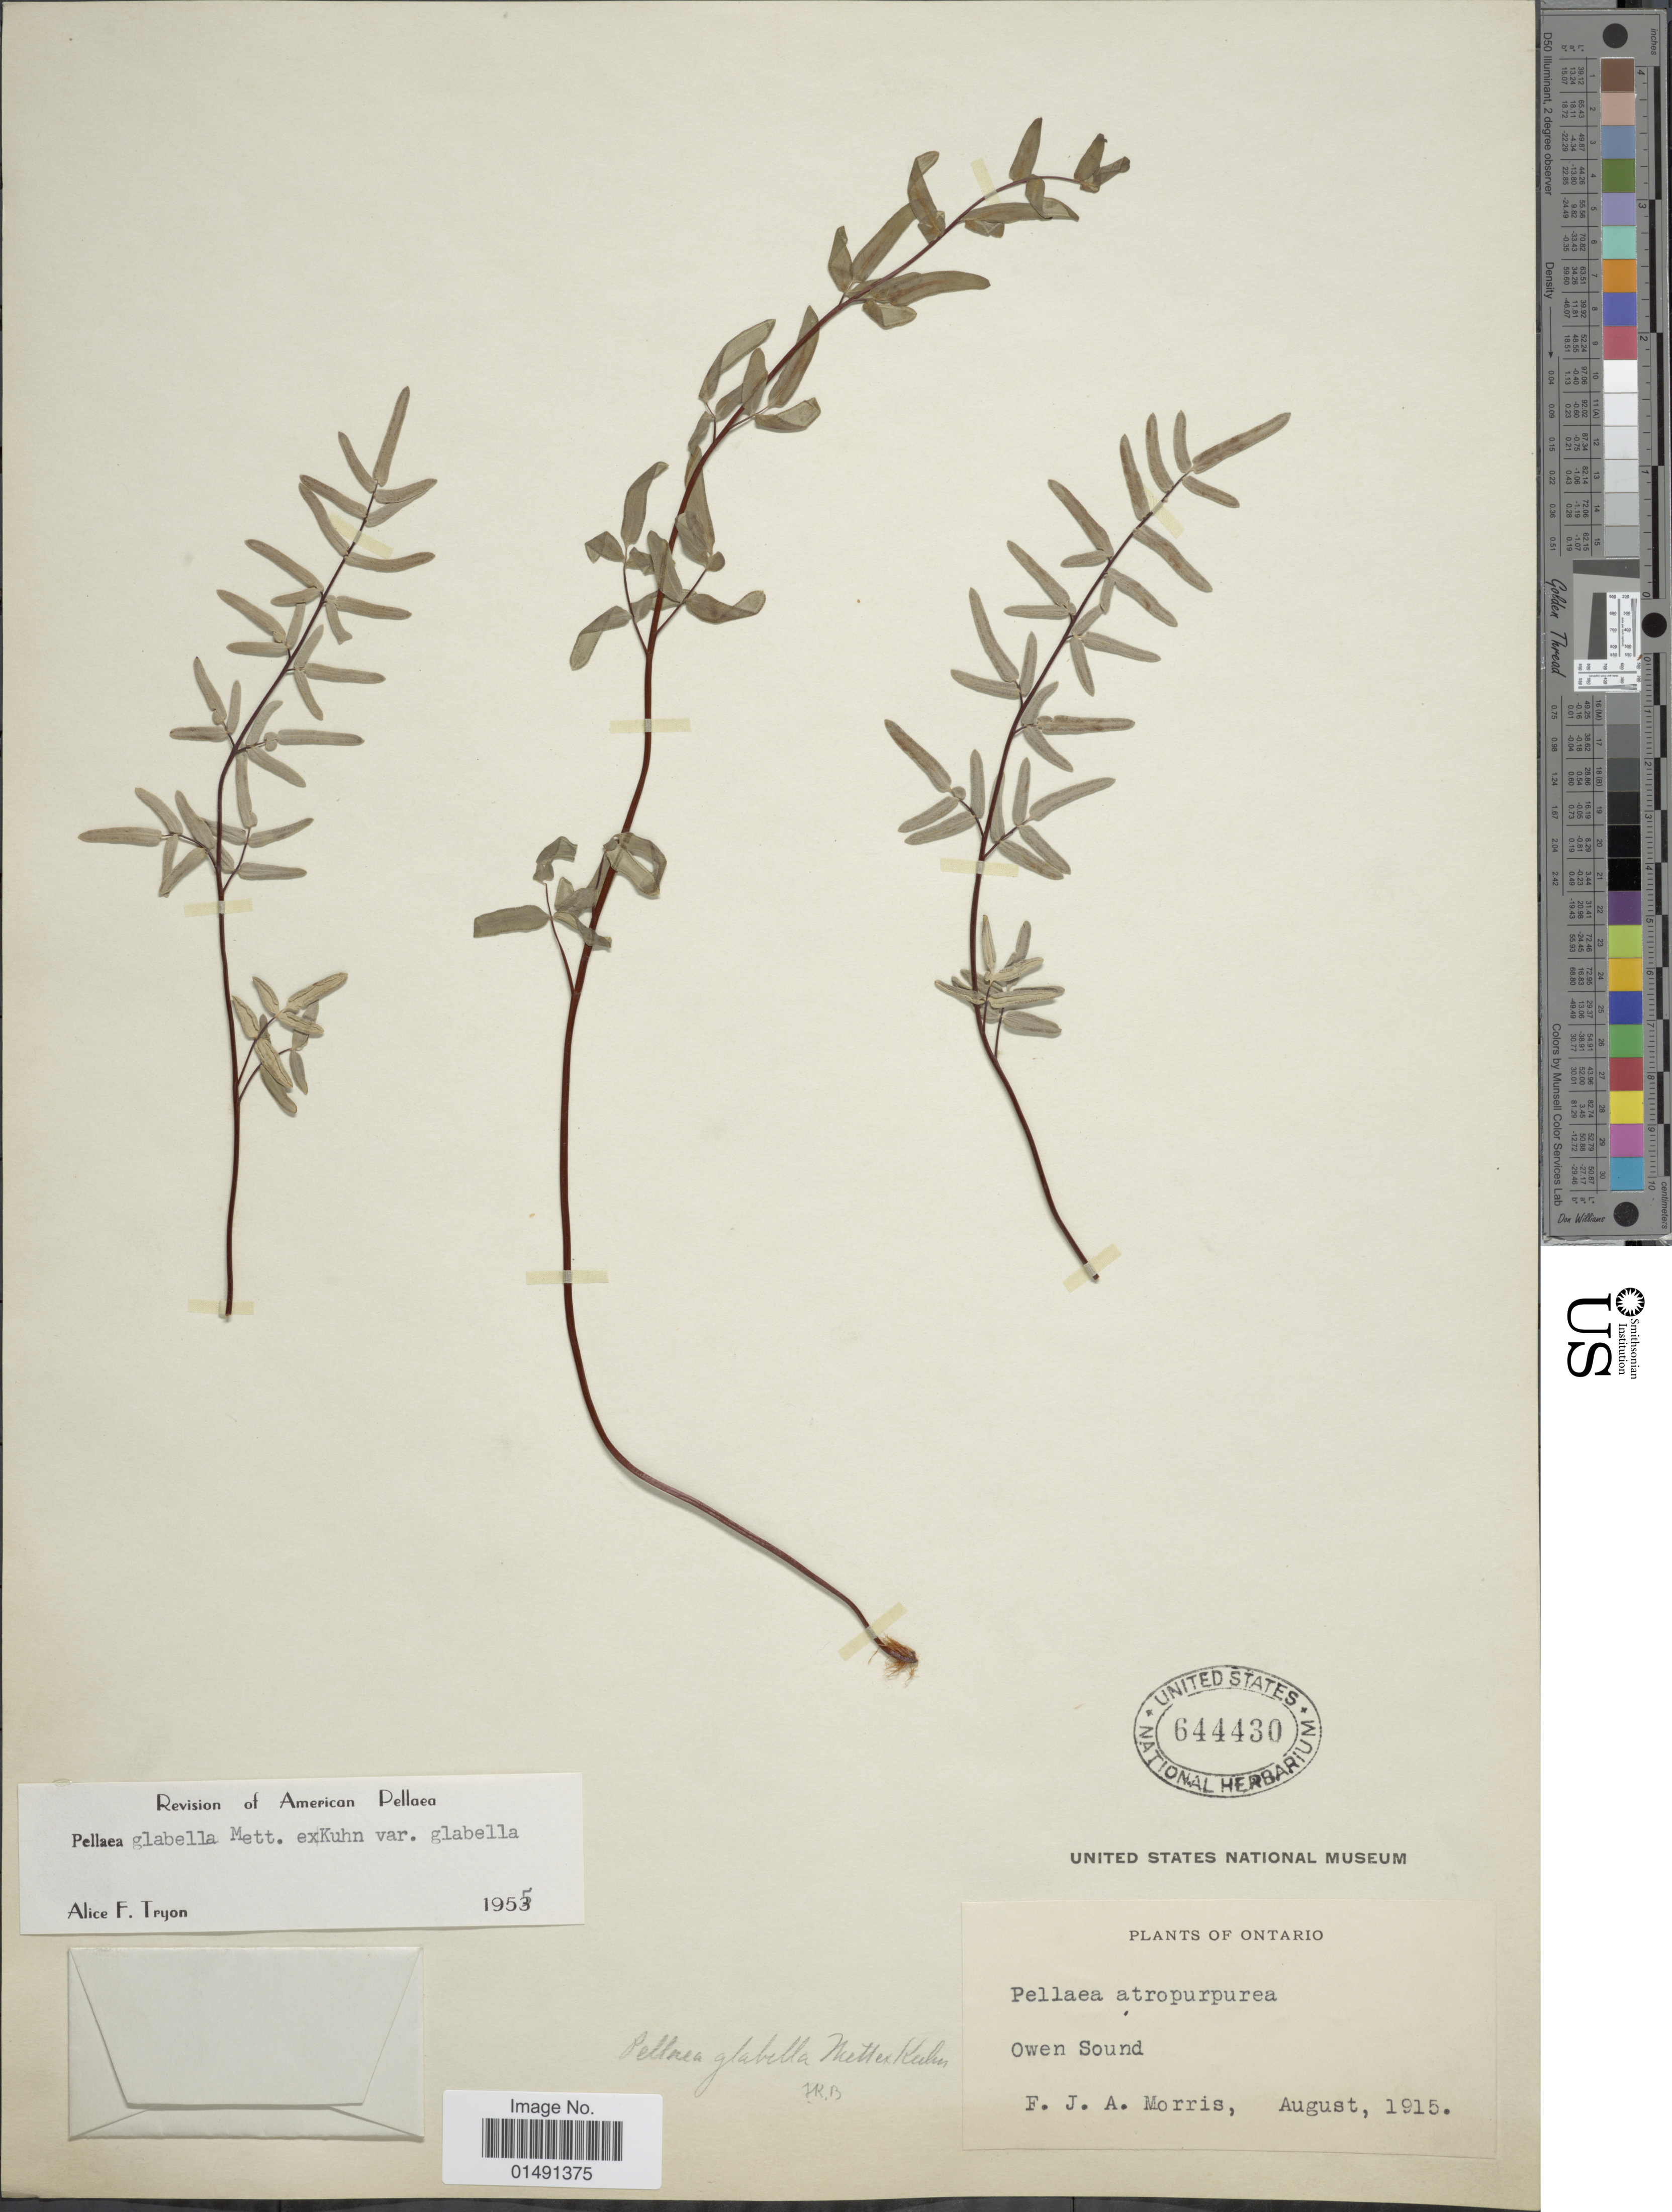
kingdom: Plantae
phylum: Tracheophyta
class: Polypodiopsida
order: Polypodiales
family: Pteridaceae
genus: Pellaea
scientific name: Pellaea glabella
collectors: F. Morris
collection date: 1915-08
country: Canada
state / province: Ontario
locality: Owen Sound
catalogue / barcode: US 644430